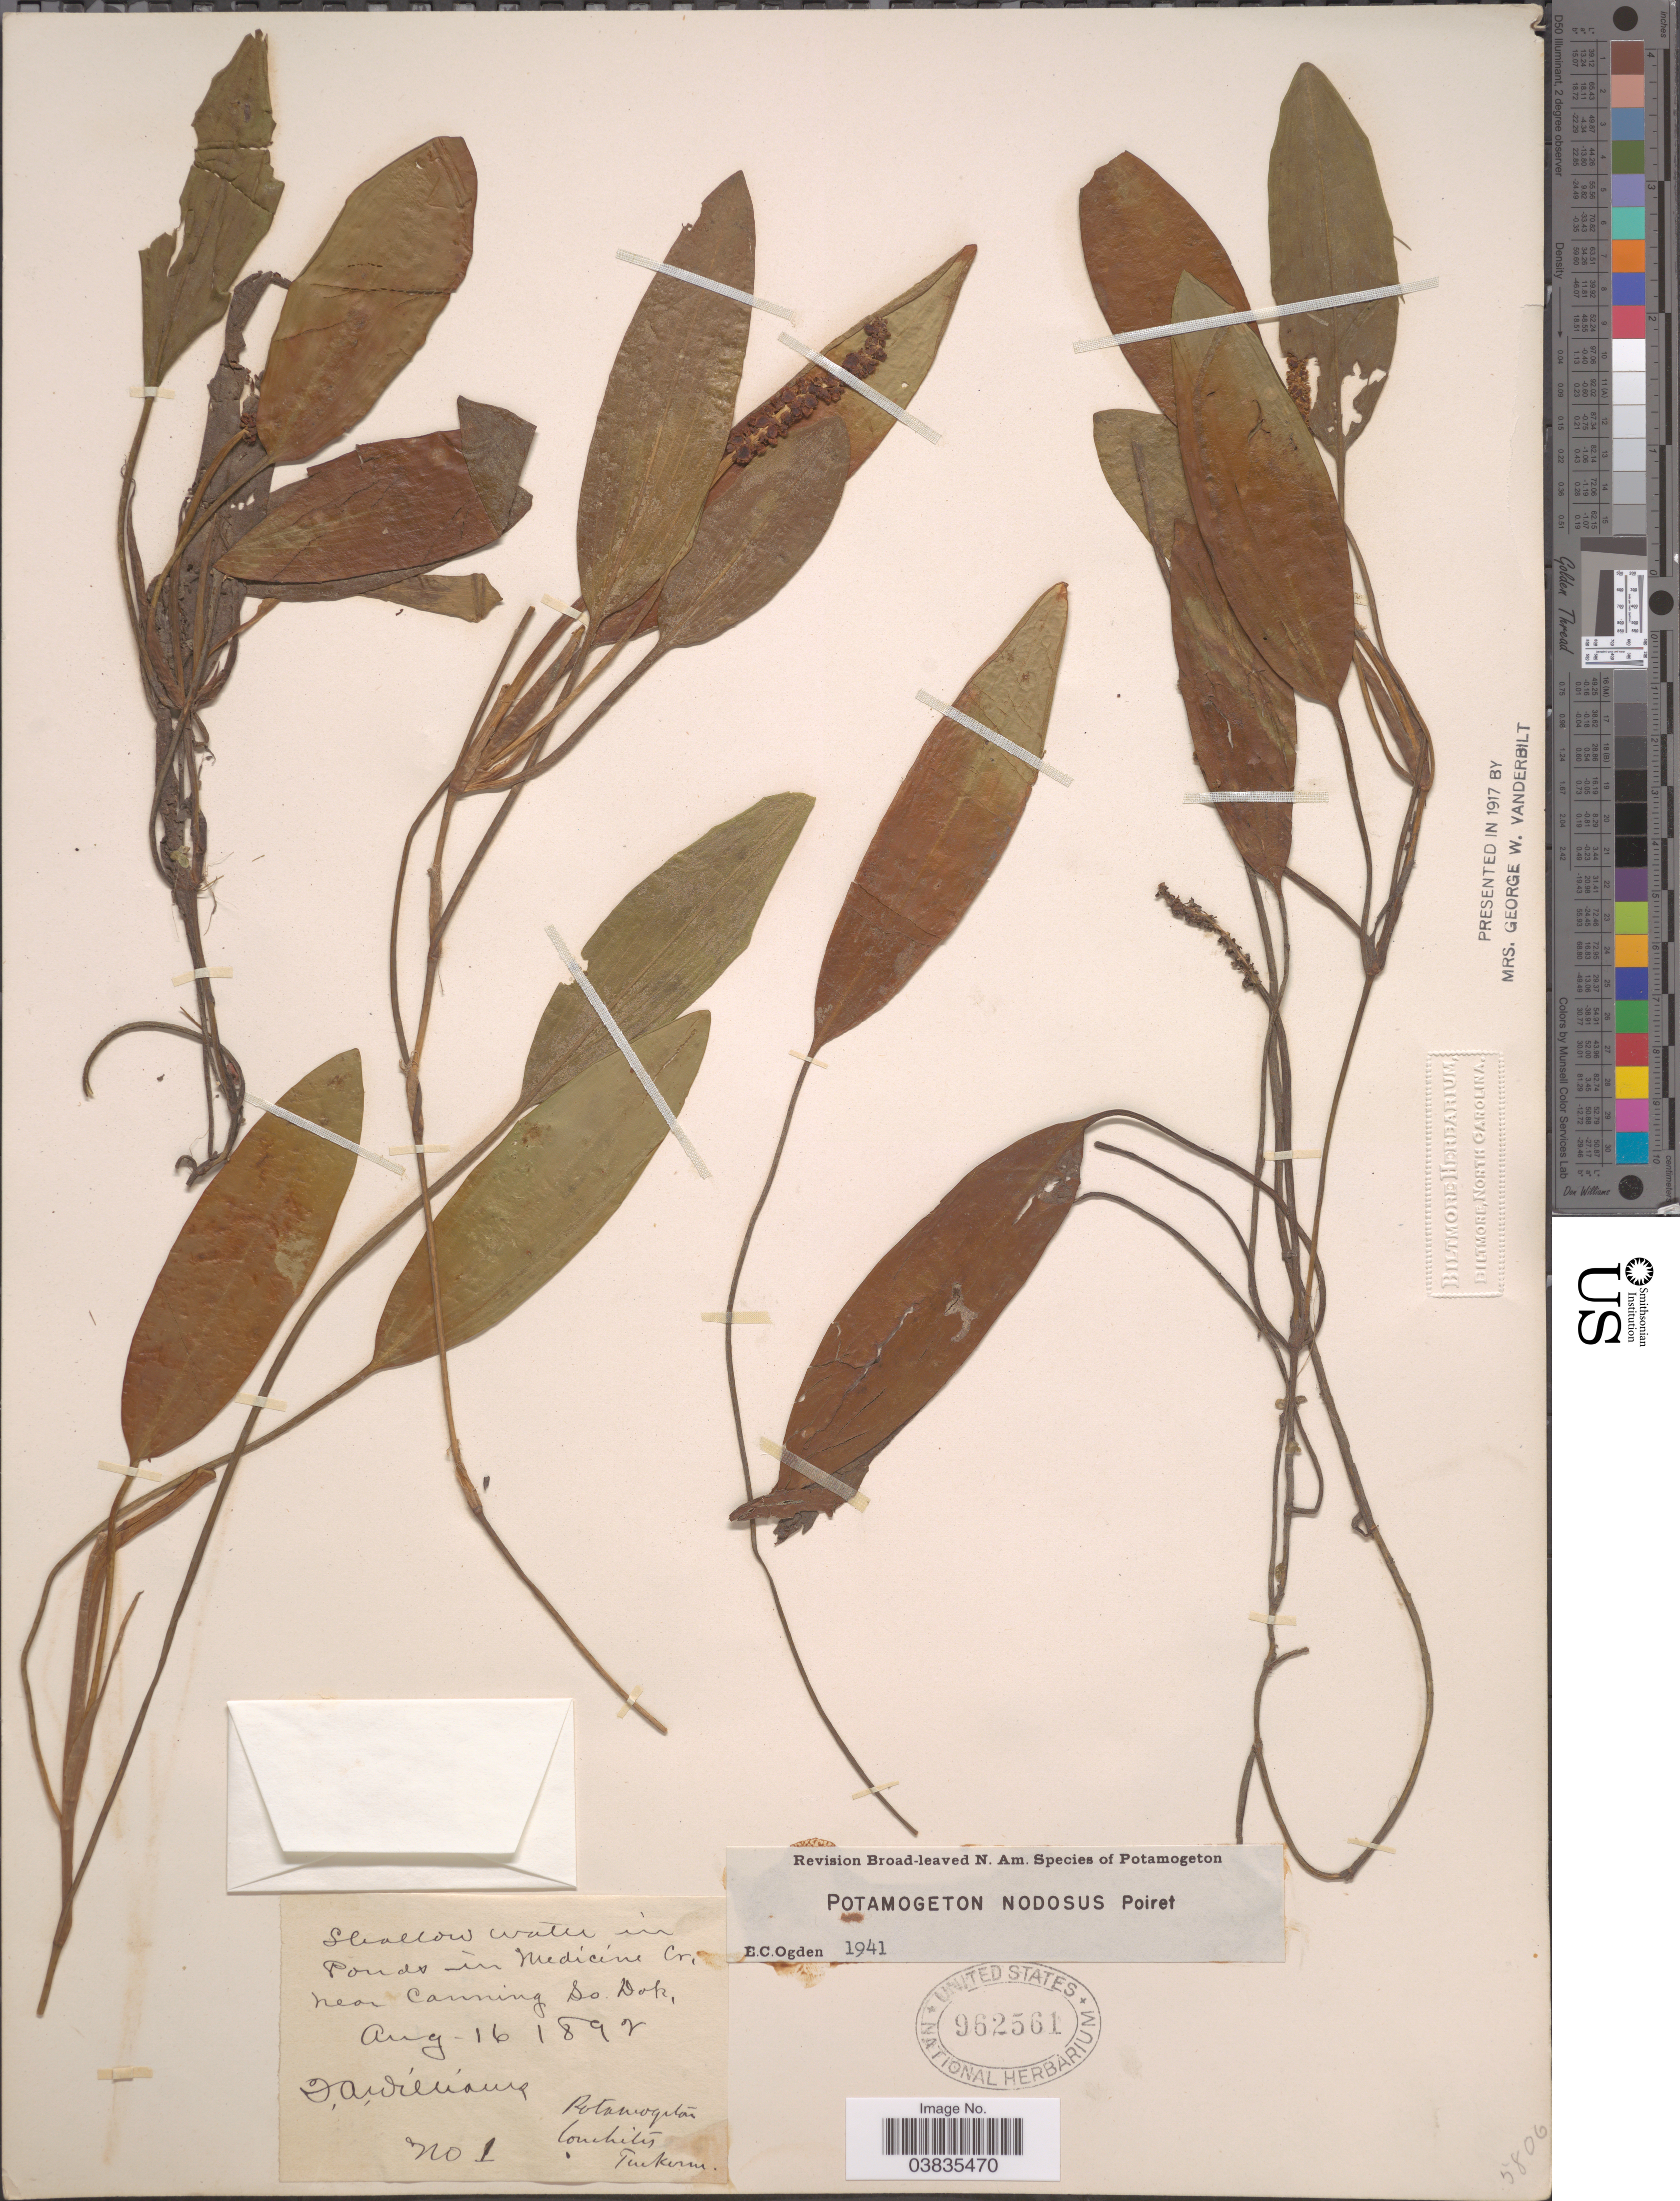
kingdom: Plantae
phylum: Tracheophyta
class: Liliopsida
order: Alismatales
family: Potamogetonaceae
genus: Potamogeton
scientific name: Potamogeton nodosus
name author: Poir.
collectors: T. A. Williams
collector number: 1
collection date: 1892-08-16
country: United States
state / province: South Dakota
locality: Ponds in Medicine Cr. near Canning So. Dak.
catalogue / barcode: US 962561